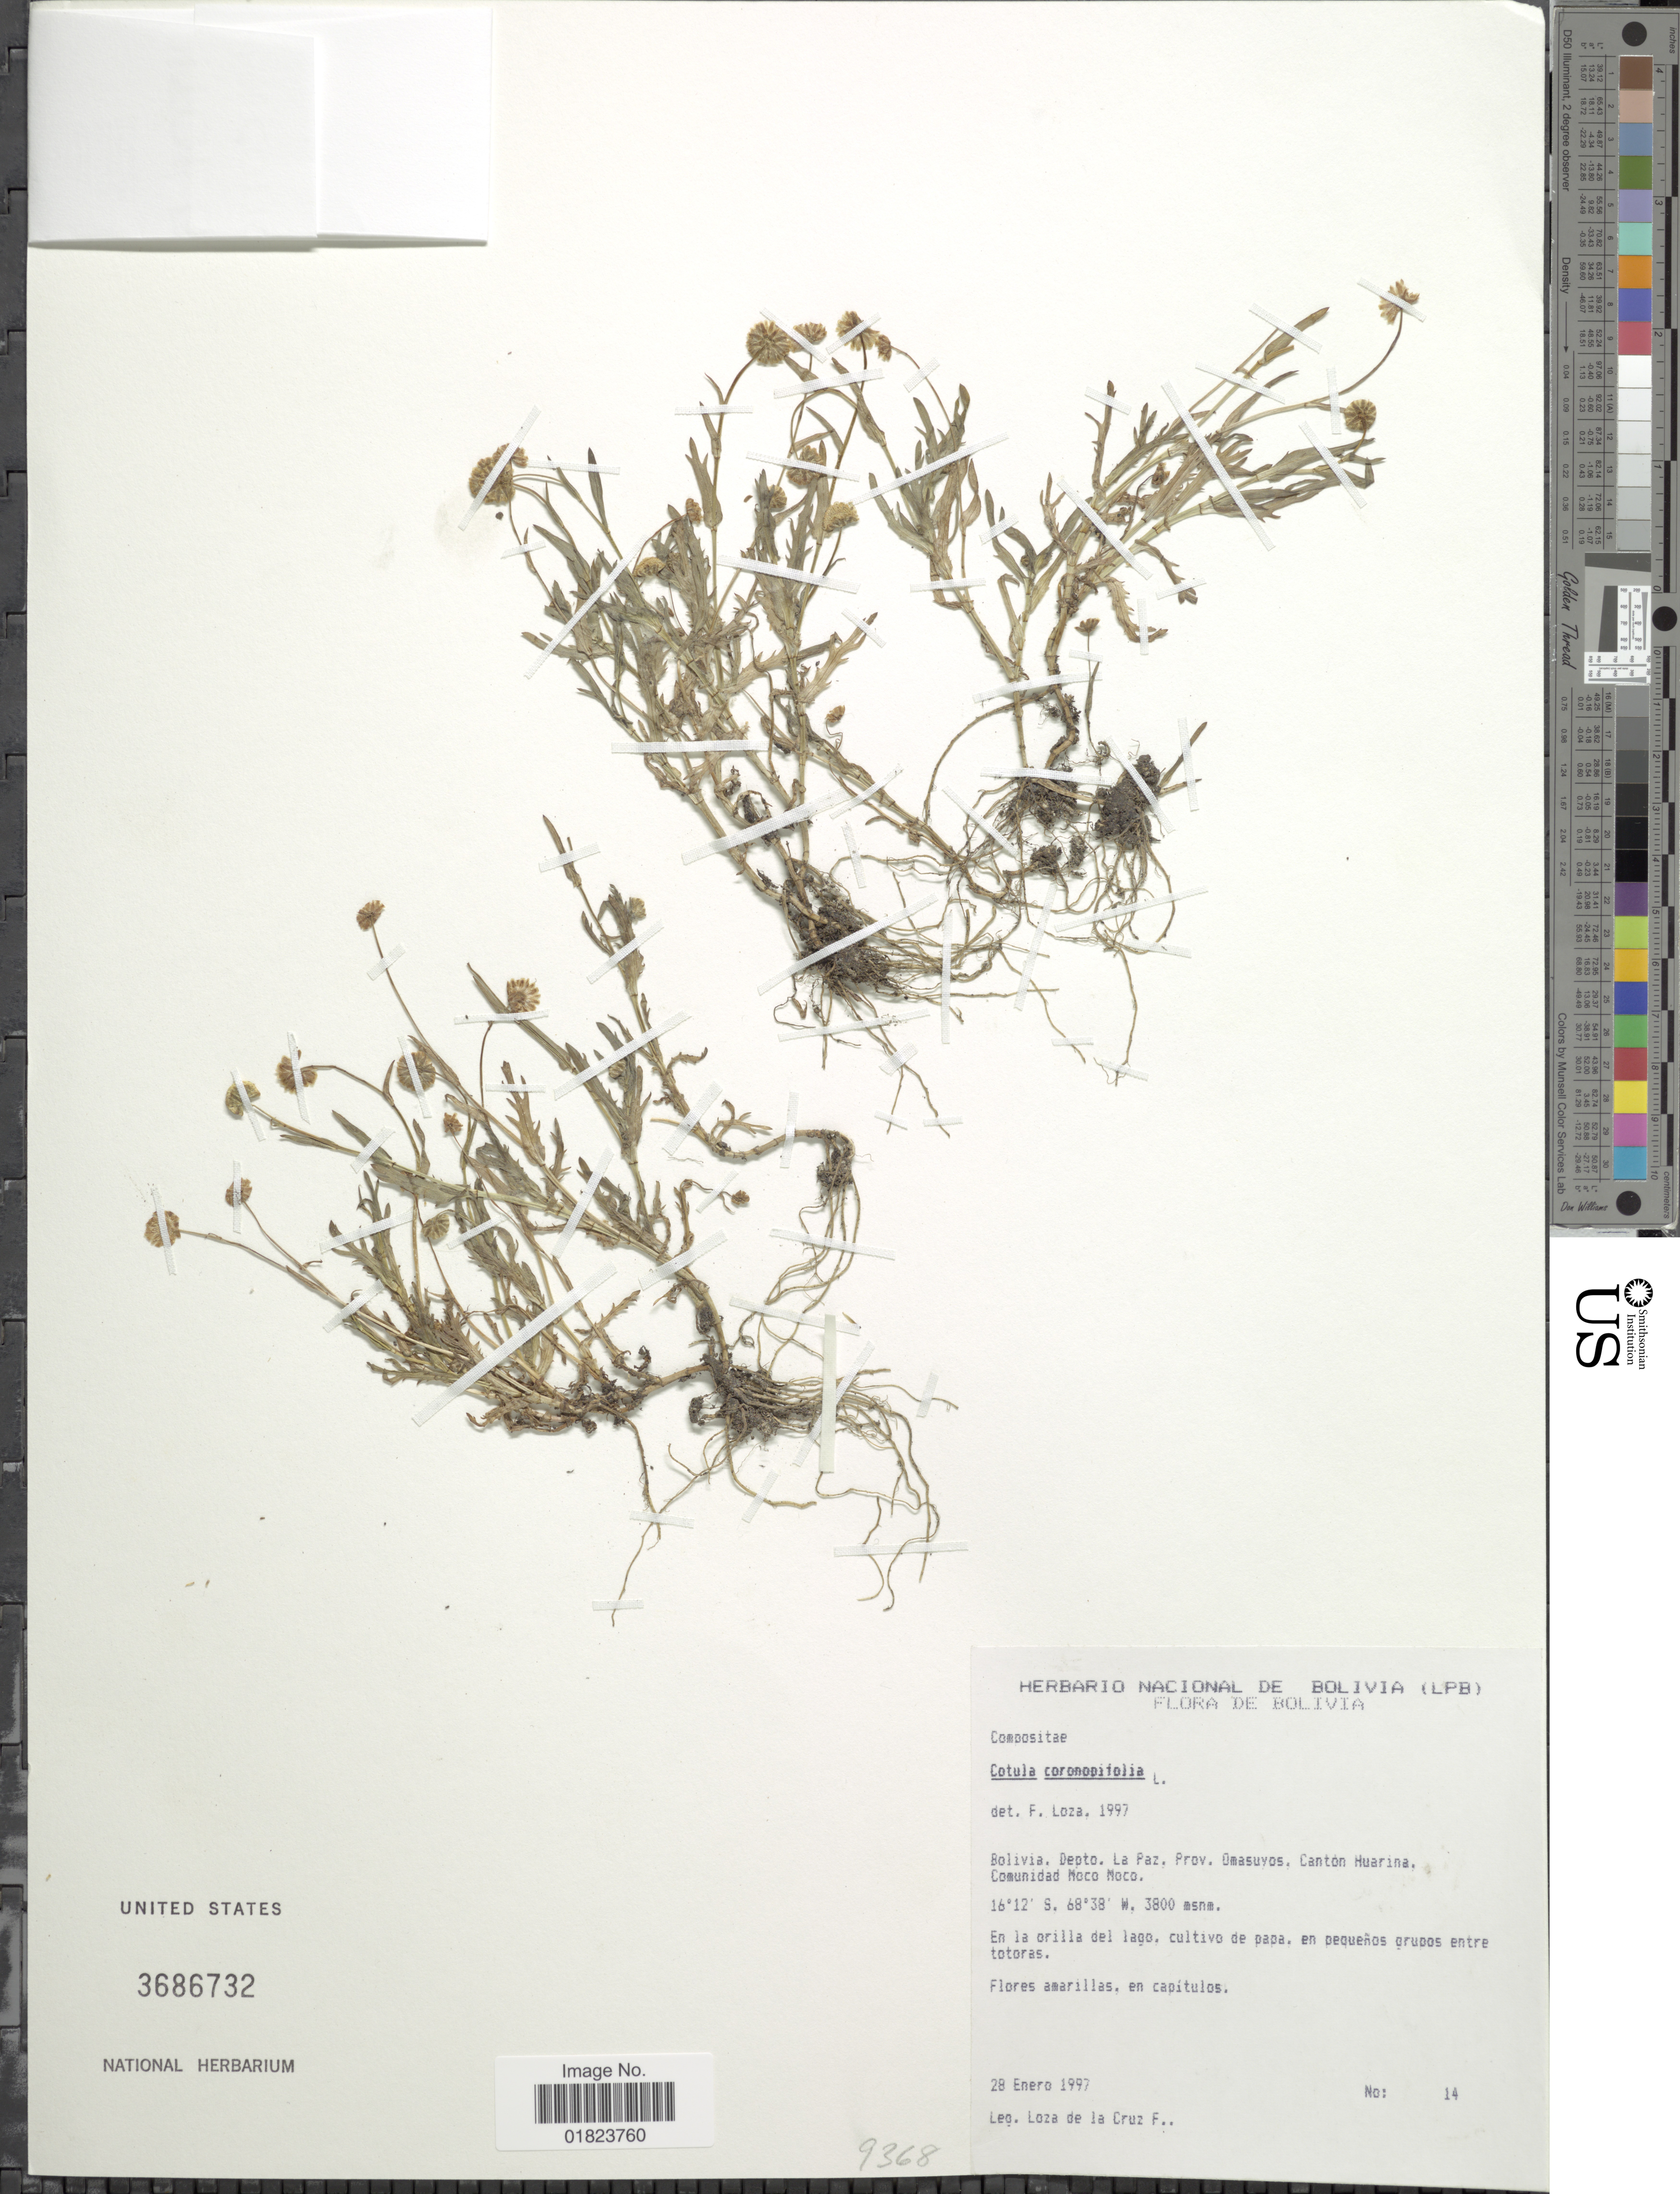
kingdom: Plantae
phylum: Tracheophyta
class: Magnoliopsida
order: Asterales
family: Asteraceae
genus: Cotula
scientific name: Cotula coronopifolia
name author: L.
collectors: L. de la Cruz fil.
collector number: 14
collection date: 1997-01-28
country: Bolivia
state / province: La Paz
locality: Bolivia. Depto. La Paz. Prov. Omasuyos, Canton Huarina. Comunidad Moco Moco.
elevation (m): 3800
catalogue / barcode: US 3686732